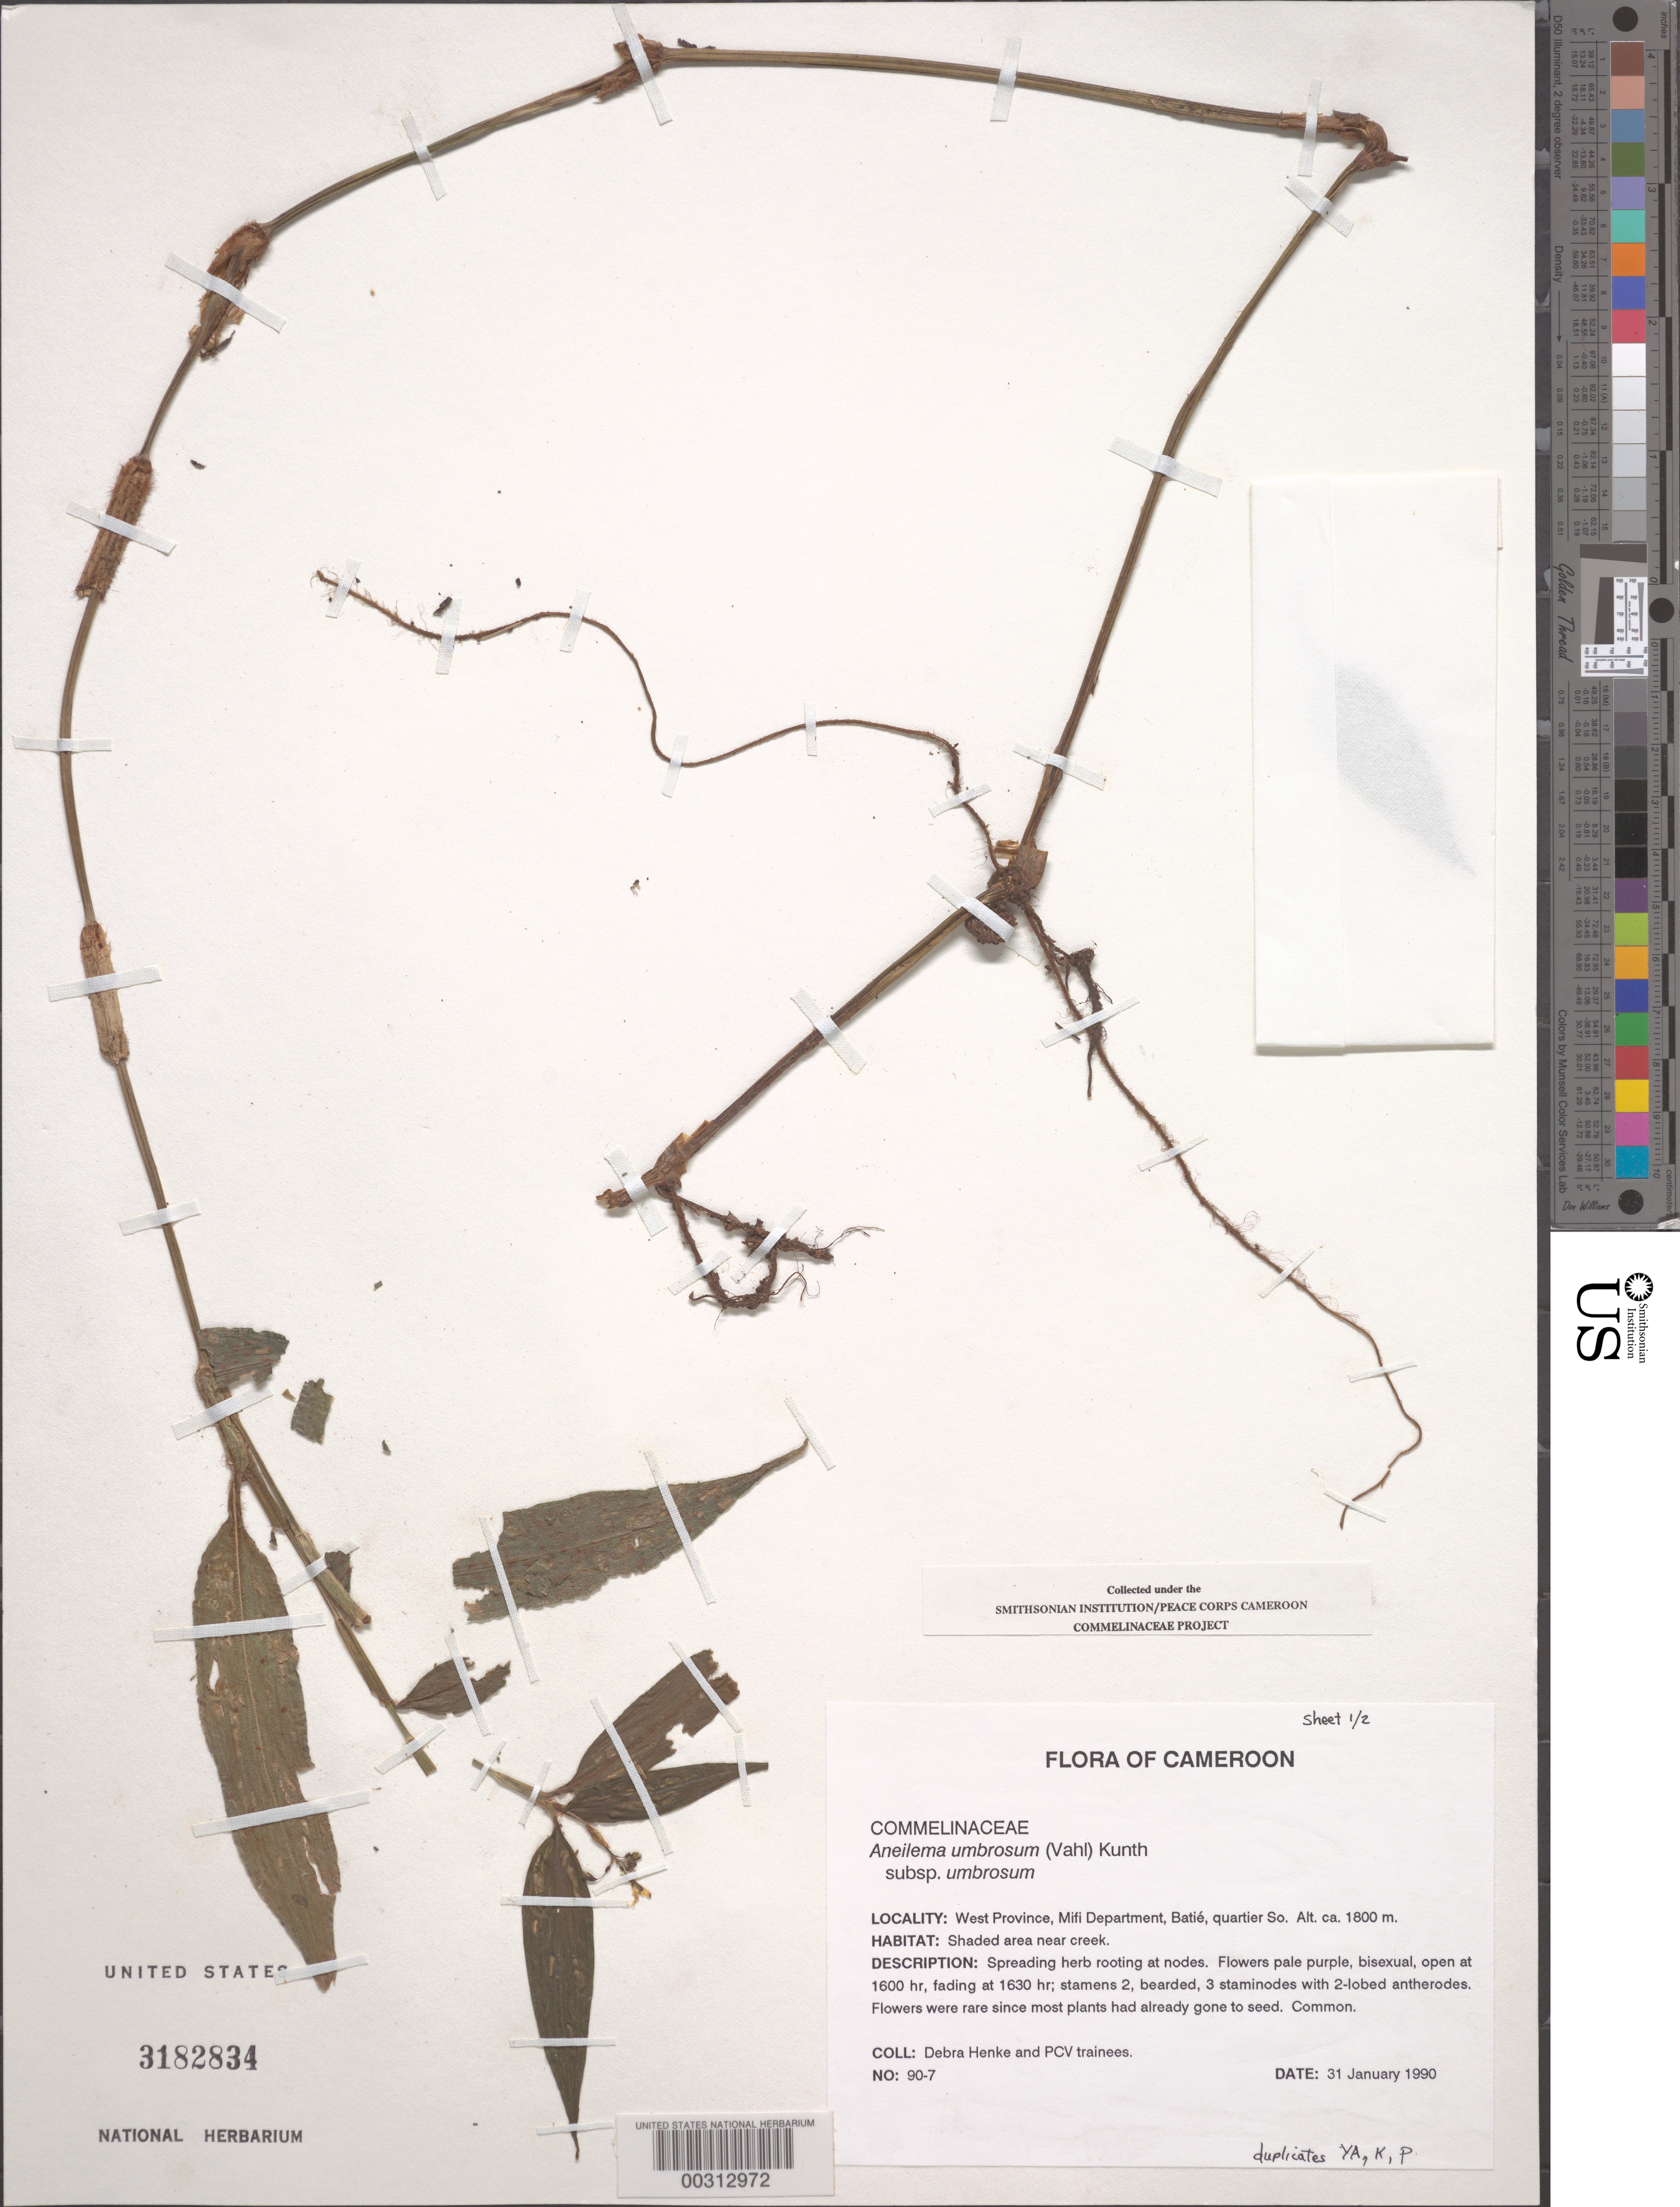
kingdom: Plantae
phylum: Tracheophyta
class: Liliopsida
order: Commelinales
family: Commelinaceae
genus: Aneilema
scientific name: Aneilema umbrosum subsp. umbrosum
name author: (Vahl) Kunth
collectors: D. Henke & PCV trainees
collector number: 90-7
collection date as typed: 31 Jan 1990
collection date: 1990-01-31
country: Cameroon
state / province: Ouest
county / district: Mifi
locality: Batie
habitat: Shaded area near creek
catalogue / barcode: US 3182834